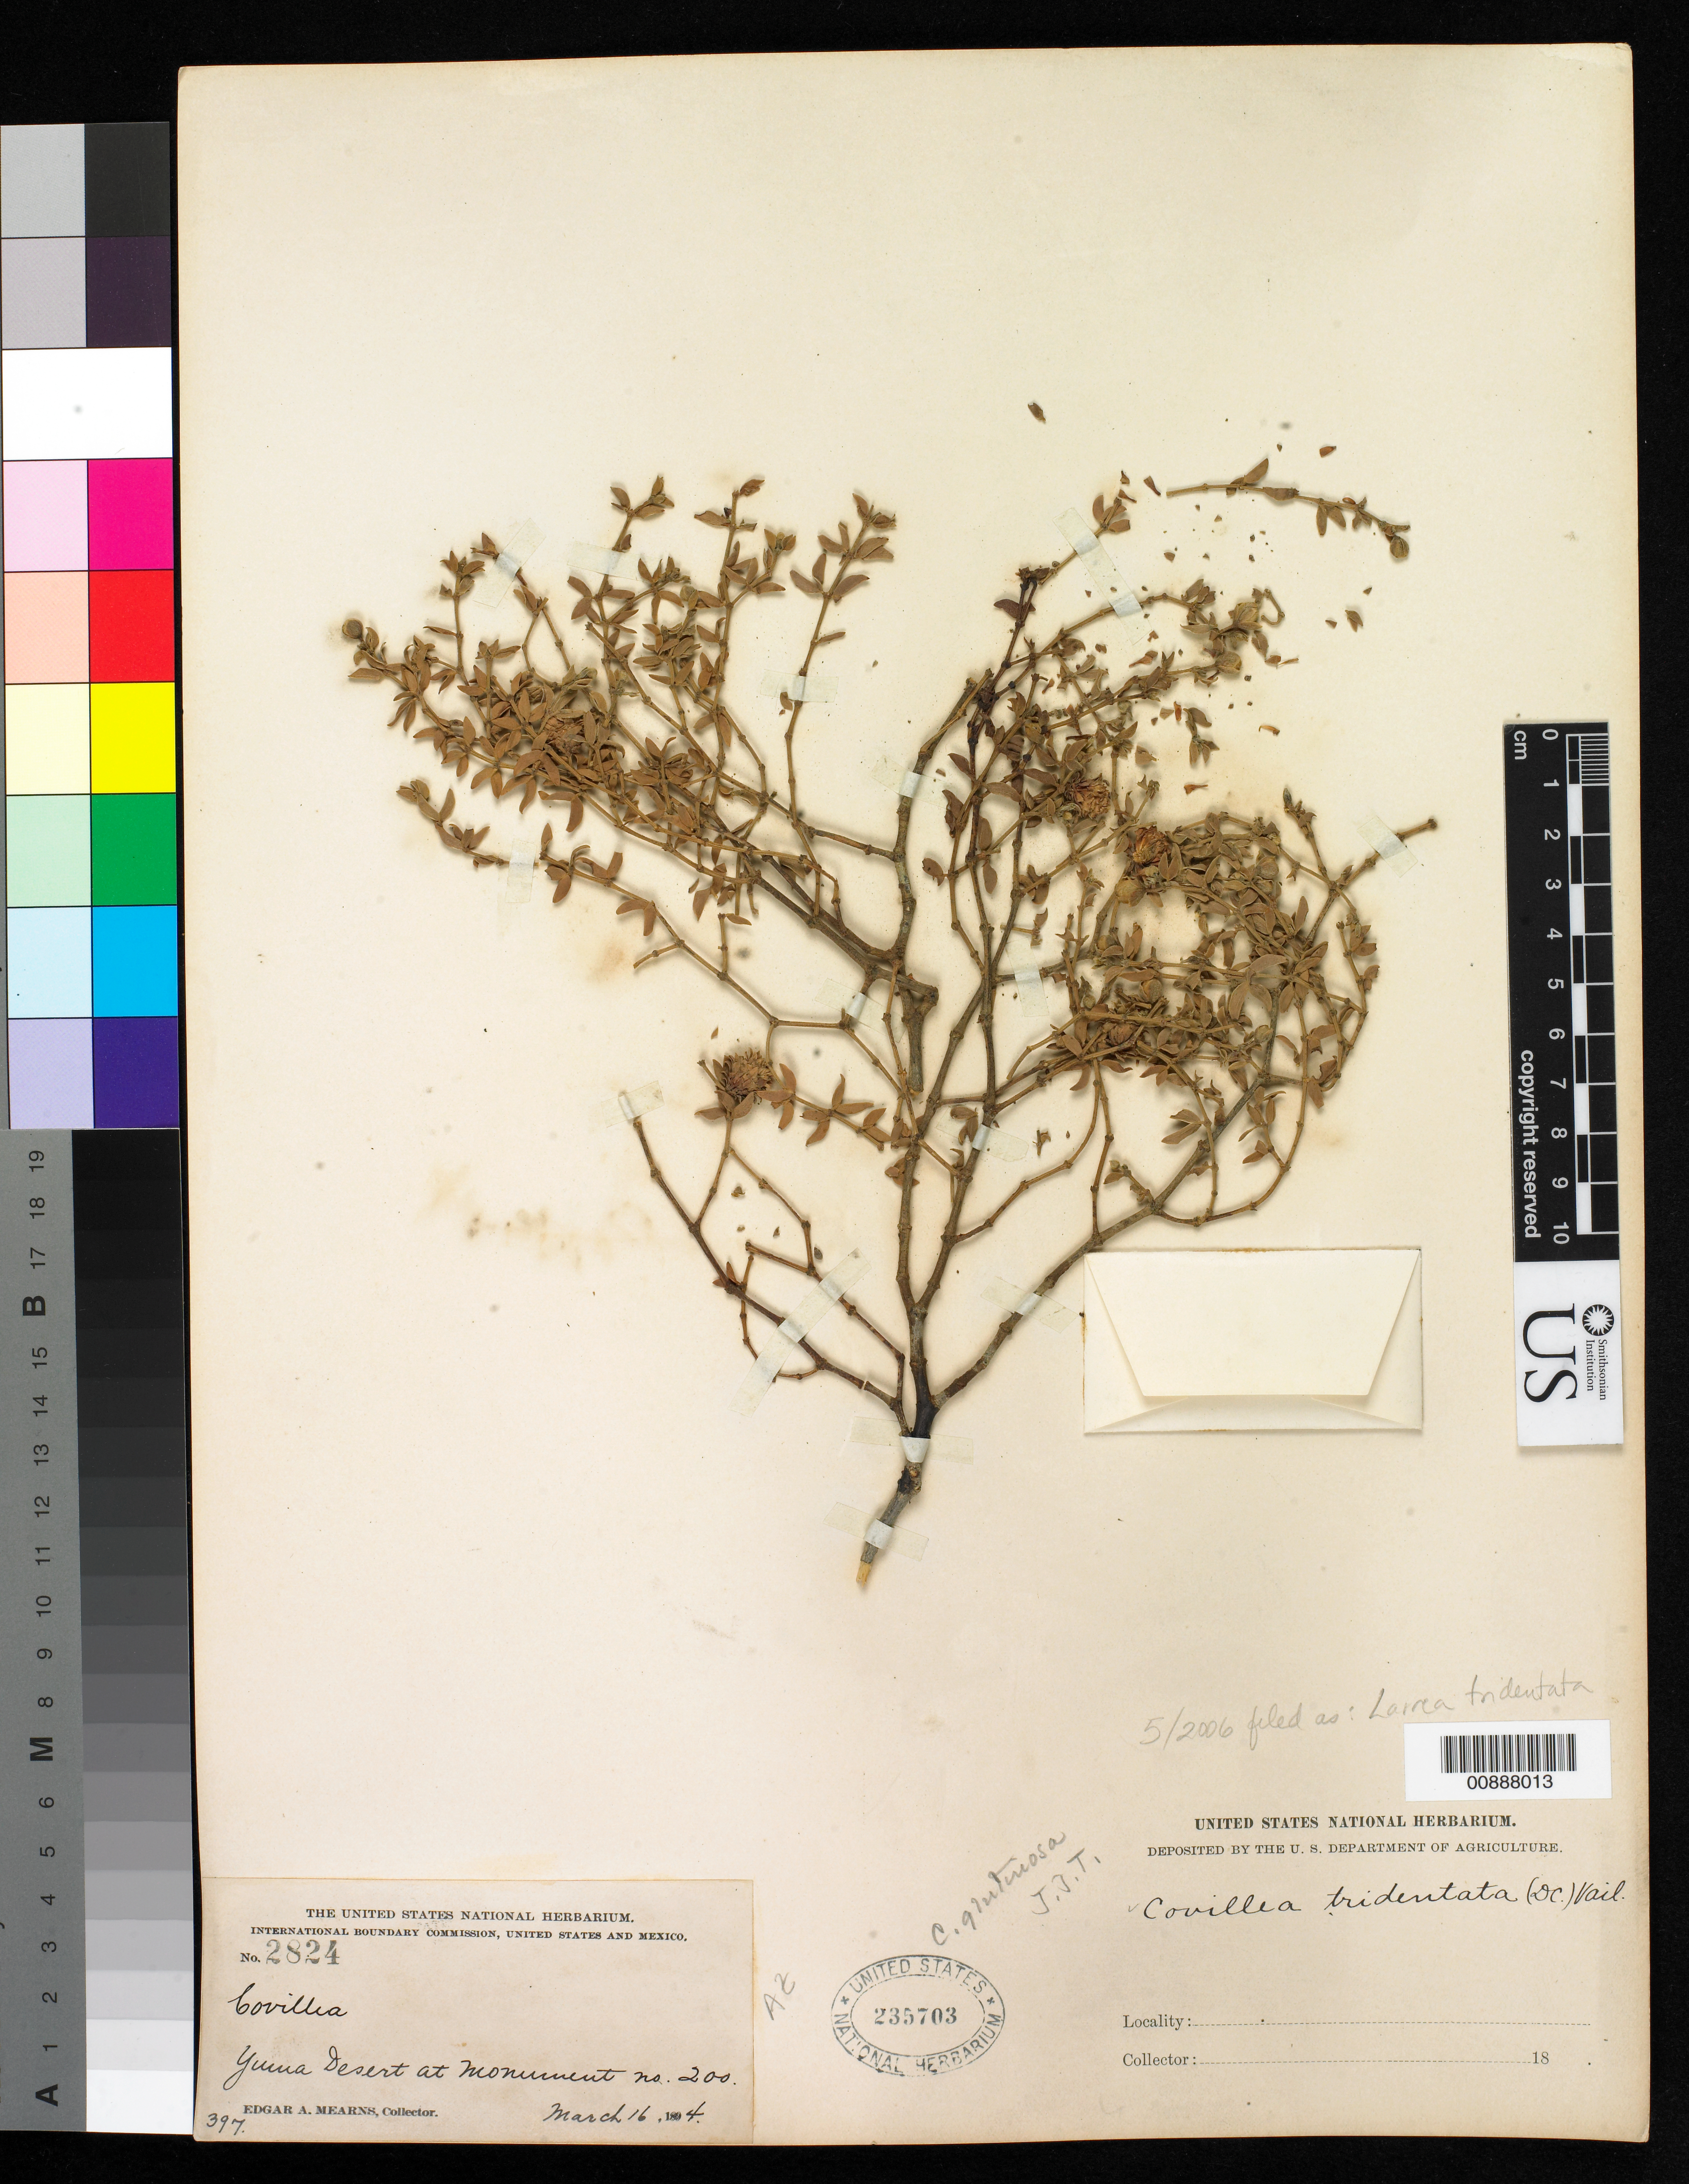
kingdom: Plantae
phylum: Tracheophyta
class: Magnoliopsida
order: Zygophyllales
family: Zygophyllaceae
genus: Larrea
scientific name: Larrea tridentata var. tridentata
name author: (Sessé & Moc. ex DC.) Coville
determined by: Strong, M. T., (US), Smithsonian Institution - National Museum of Natural History (UNITED STATES)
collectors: E. A. Mearns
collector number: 2824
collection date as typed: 16 Mar 1894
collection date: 1894-03-16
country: United States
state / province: Arizona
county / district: Yuma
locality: Yuma Deset at Monument no. 200.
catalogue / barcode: US 235703